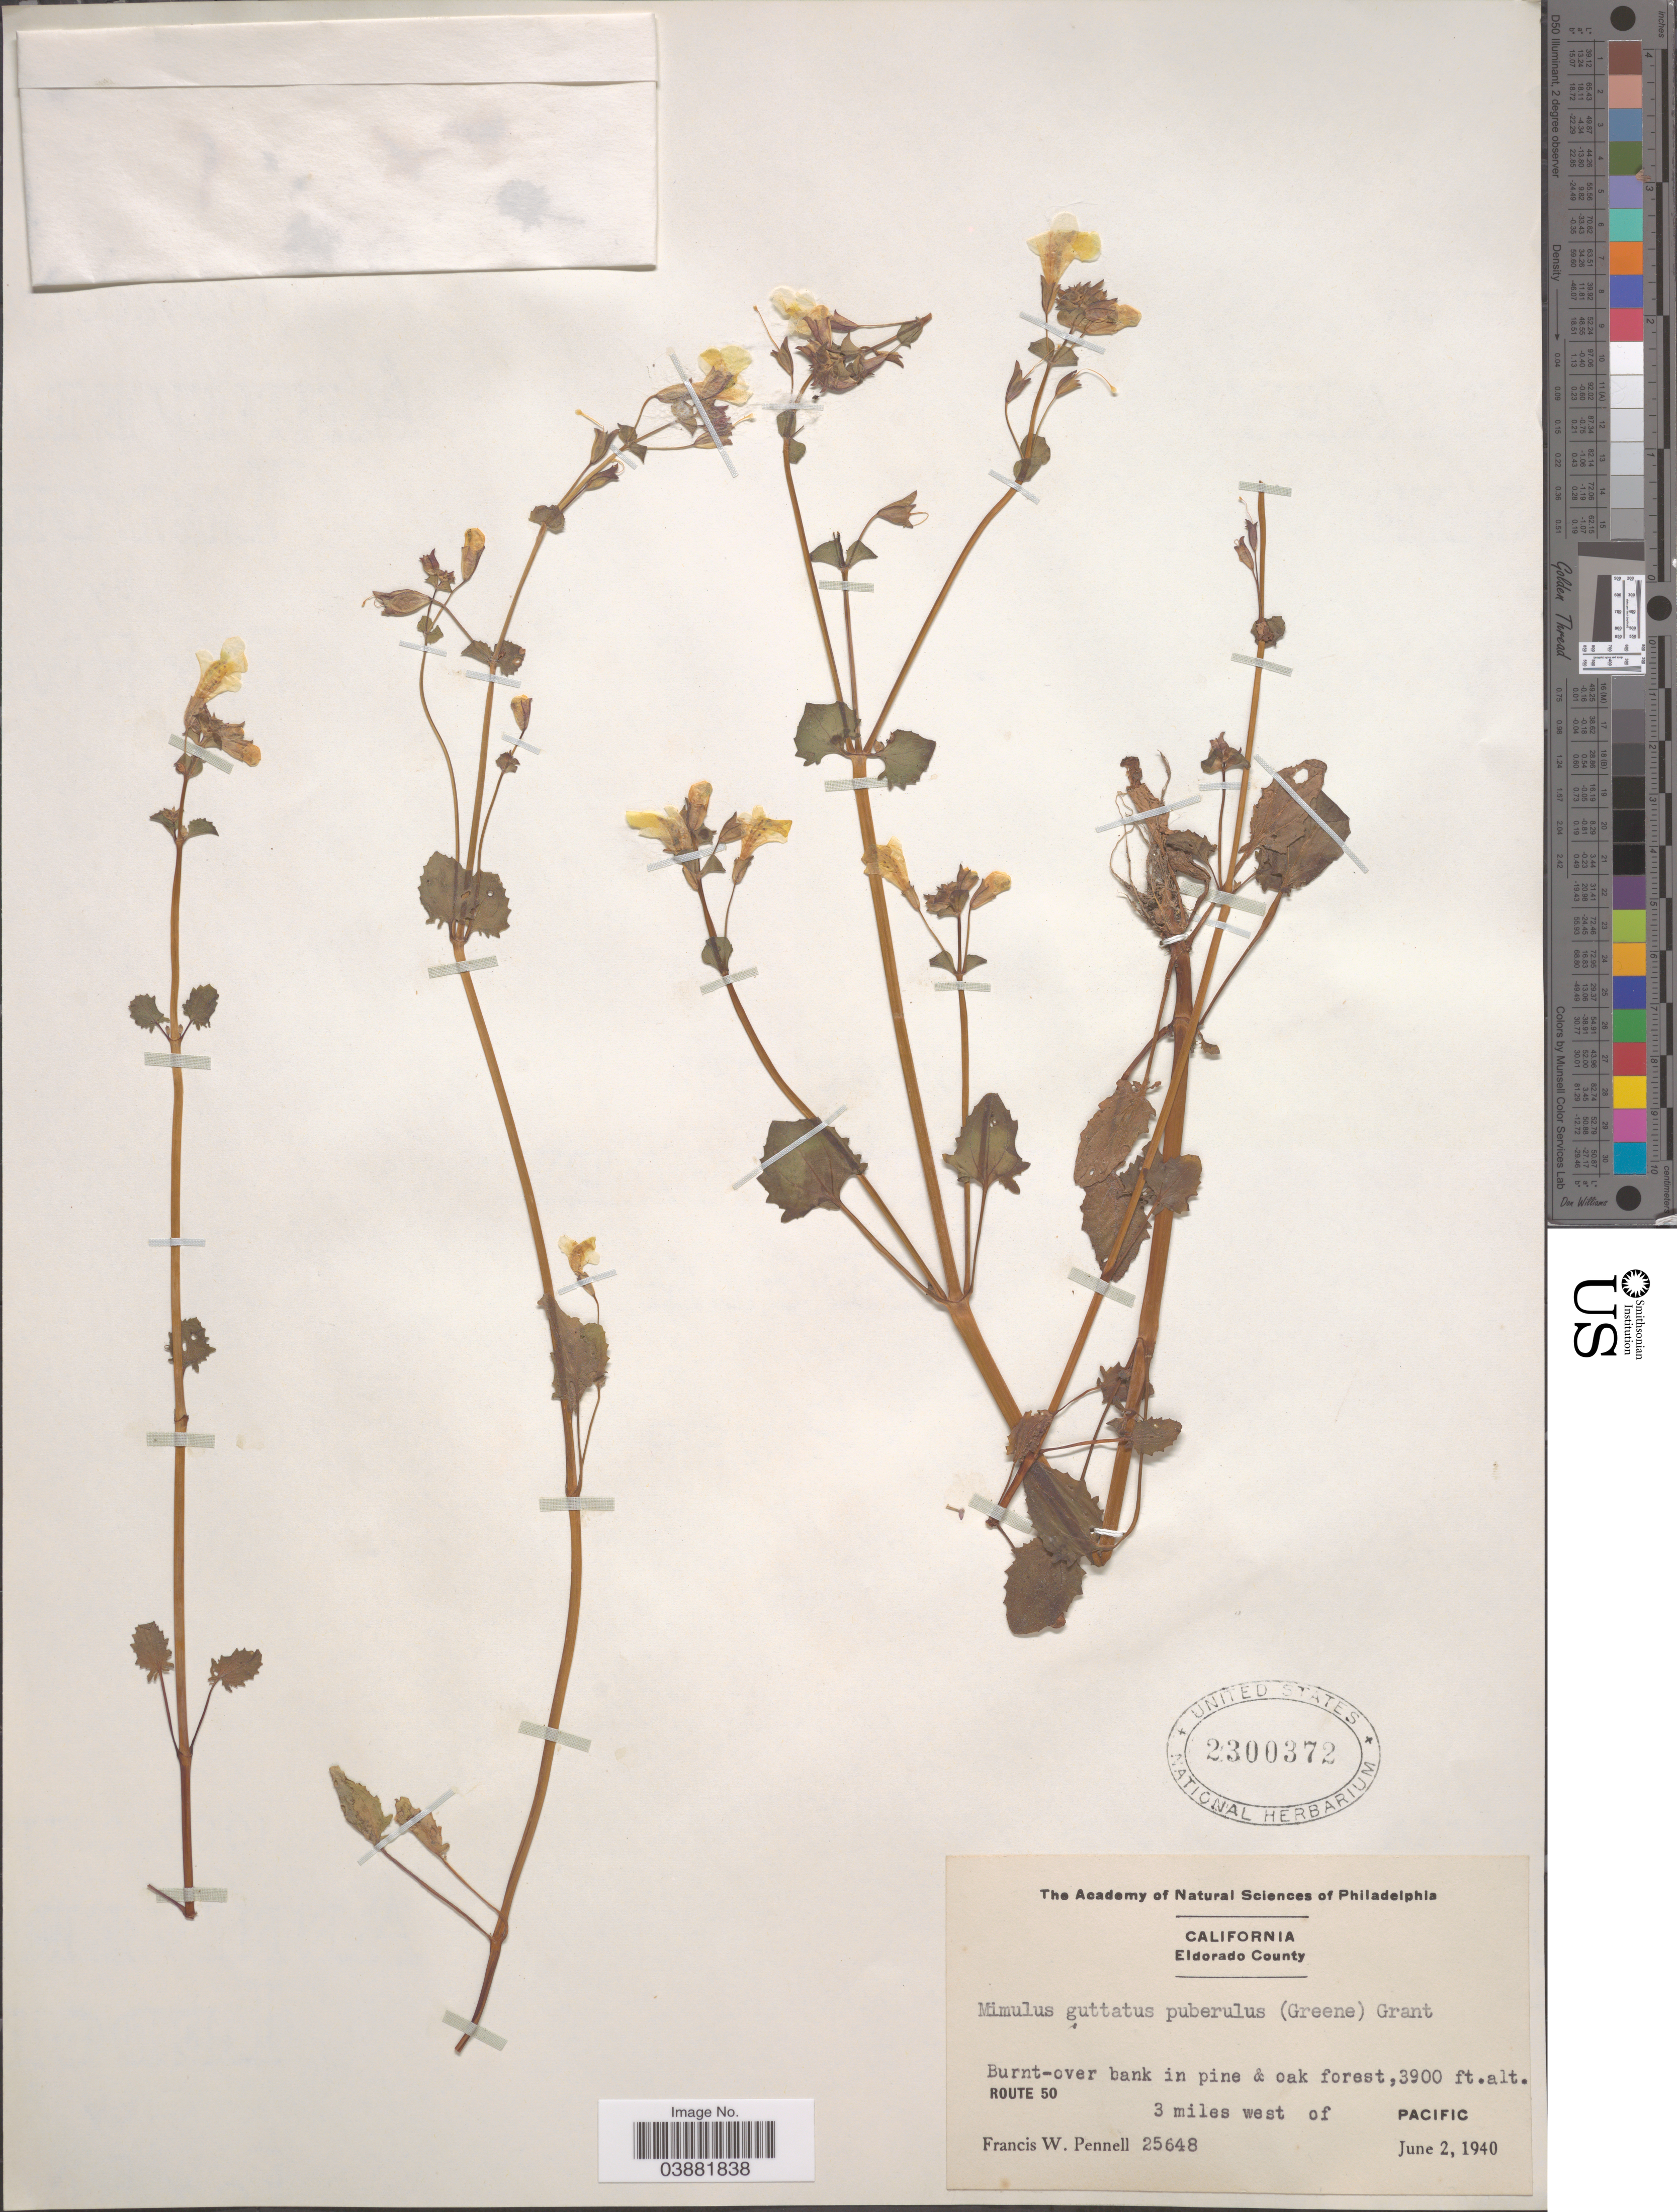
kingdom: Plantae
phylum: Tracheophyta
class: Magnoliopsida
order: Lamiales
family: Phrymaceae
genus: Mimulus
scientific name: Mimulus guttatus var. puberulus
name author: (Greene) A.L. Grant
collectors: F. W. Pennell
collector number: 25648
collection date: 1940-06-02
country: United States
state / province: California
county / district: El Dorado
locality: Eldorado County. Route 50. 3 miles west of Pacific.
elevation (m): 1189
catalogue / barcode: US 2300372